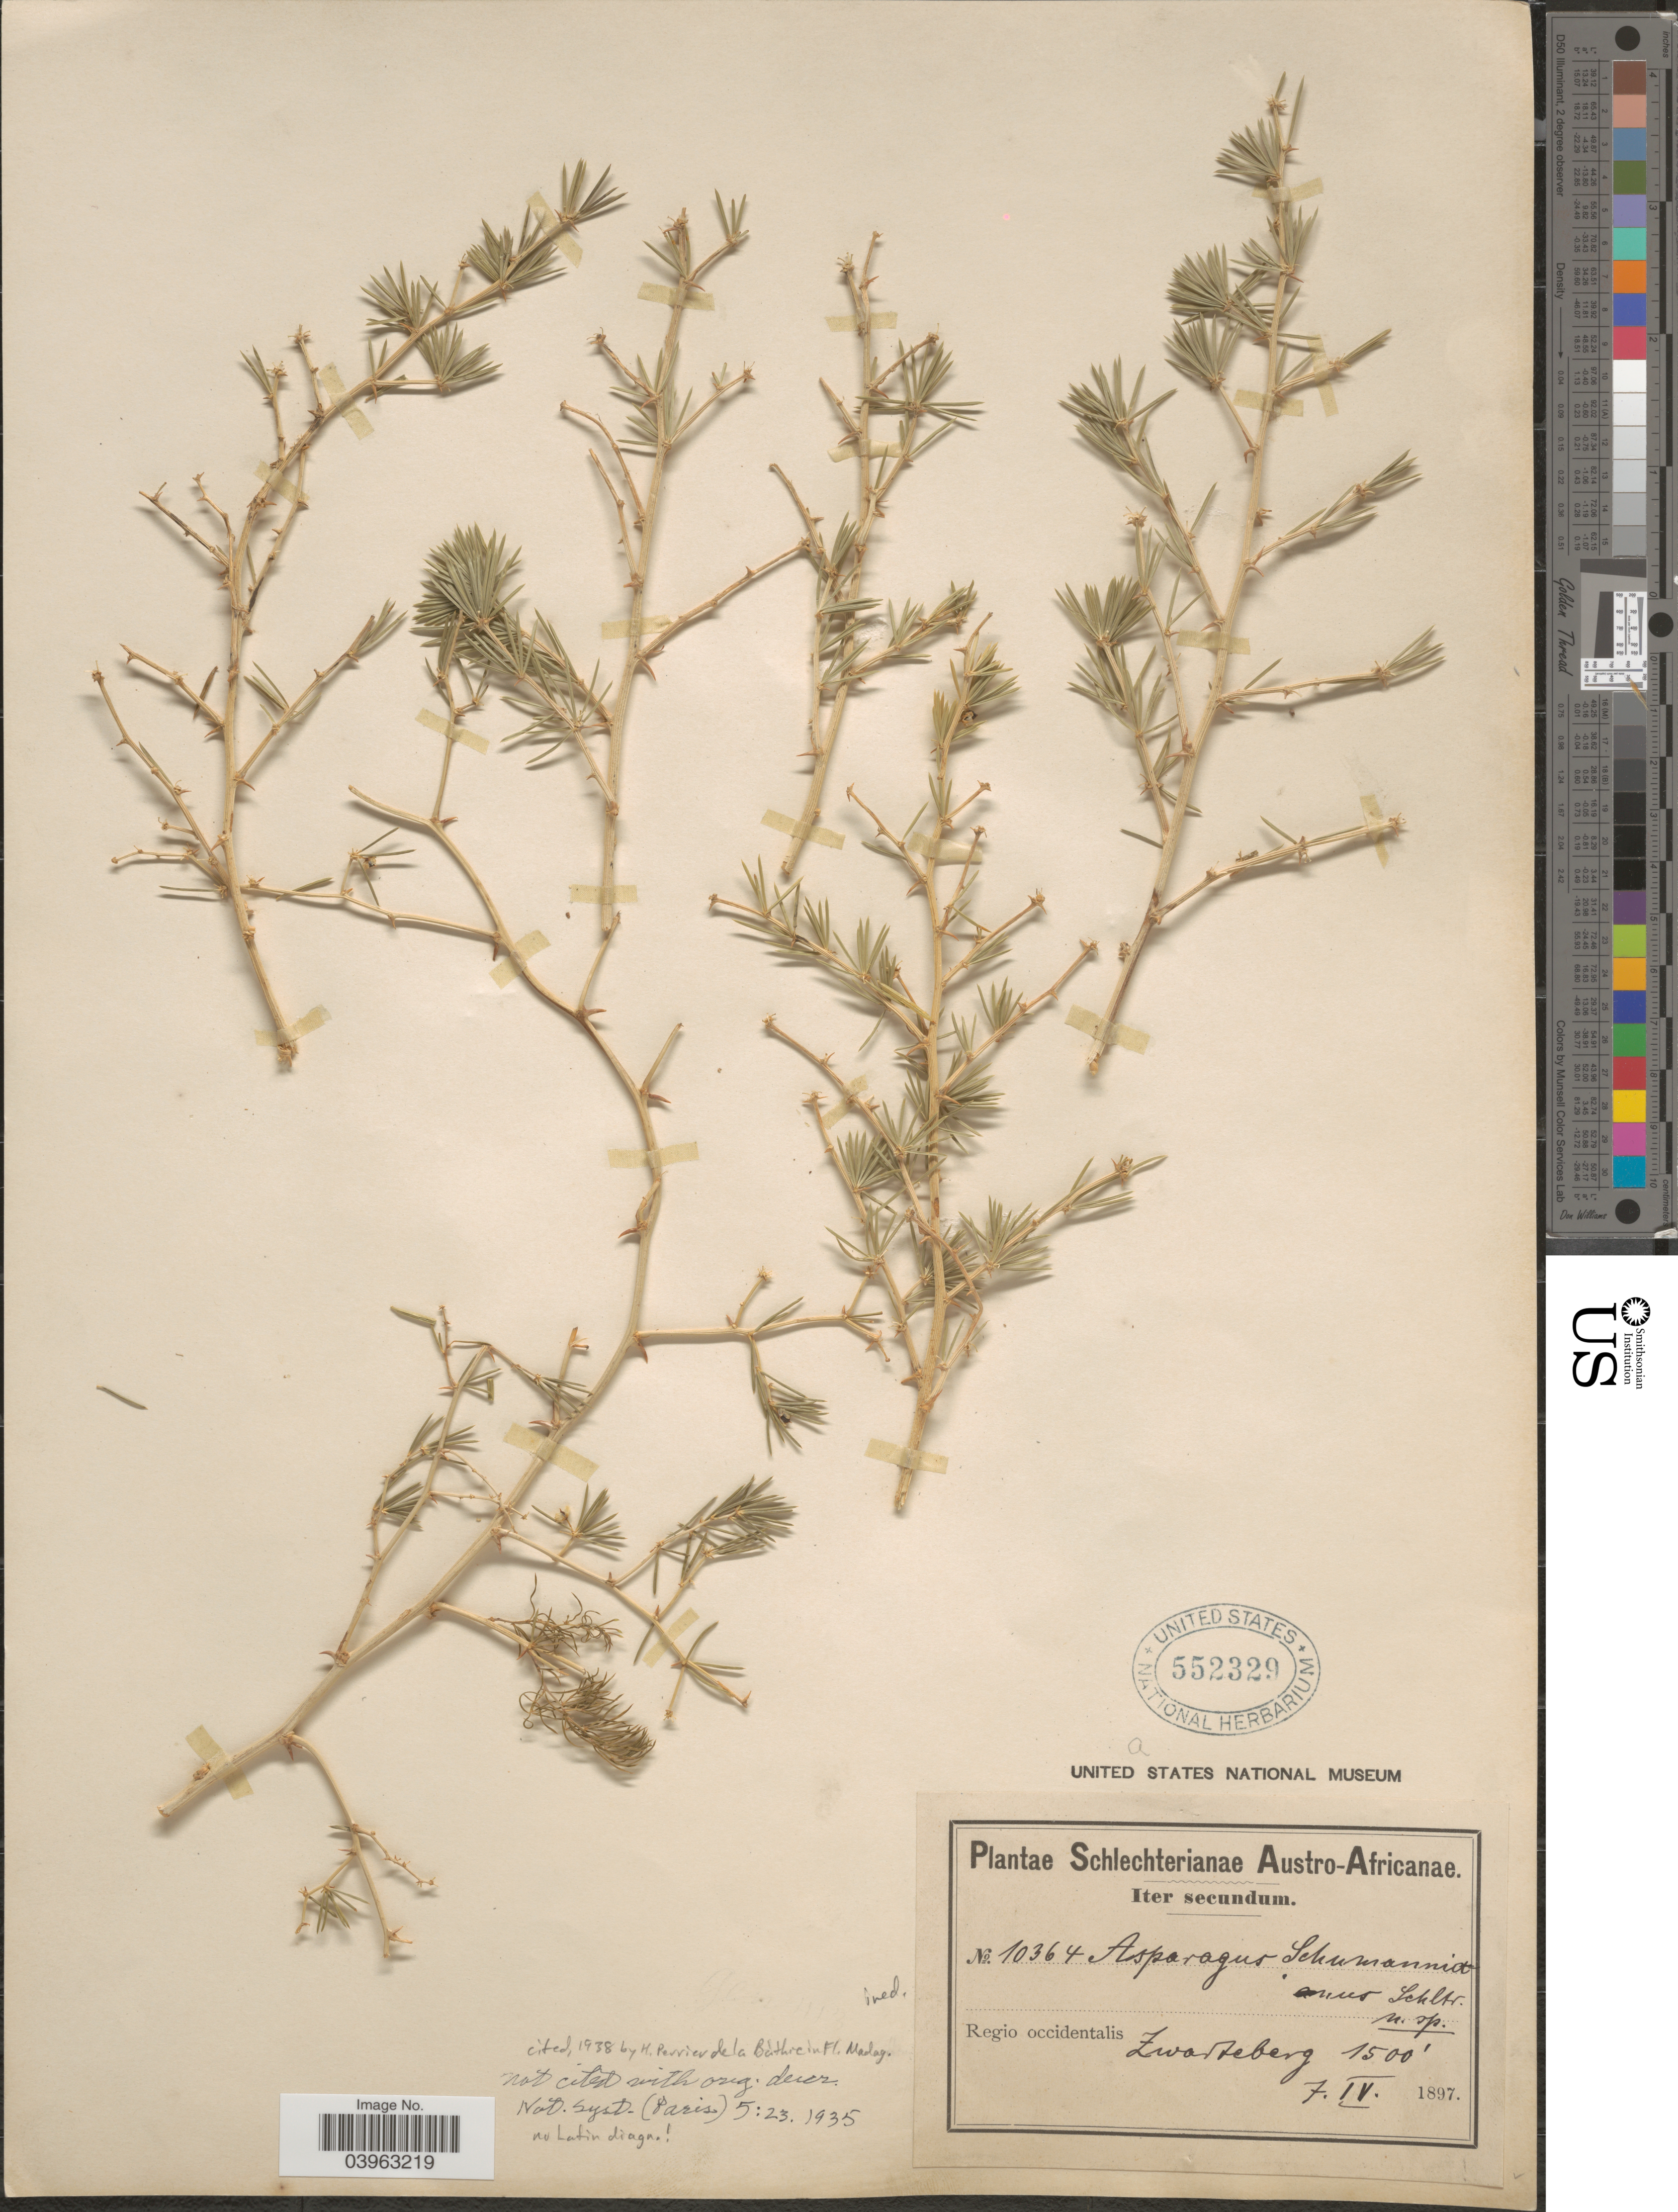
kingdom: Plantae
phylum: Tracheophyta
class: Liliopsida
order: Asparagales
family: Asparagaceae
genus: Asparagus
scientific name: Asparagus schumanianus Schltr. ex H. Perrier, nom. inval.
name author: Schltr. ex H. Perrier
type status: Voucher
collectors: Schlechter, --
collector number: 10364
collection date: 1897-04-07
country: South Africa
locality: Austro-Africanae. Regio occidentalis Zwarteberg.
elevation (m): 457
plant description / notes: "Type" collection of Asaparagus schumanianus Schltr. ex H. Perrier (spelled "schumannianus" on label by Schlechter); not validly published, no Latin diagn. or descr.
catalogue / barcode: US 552329